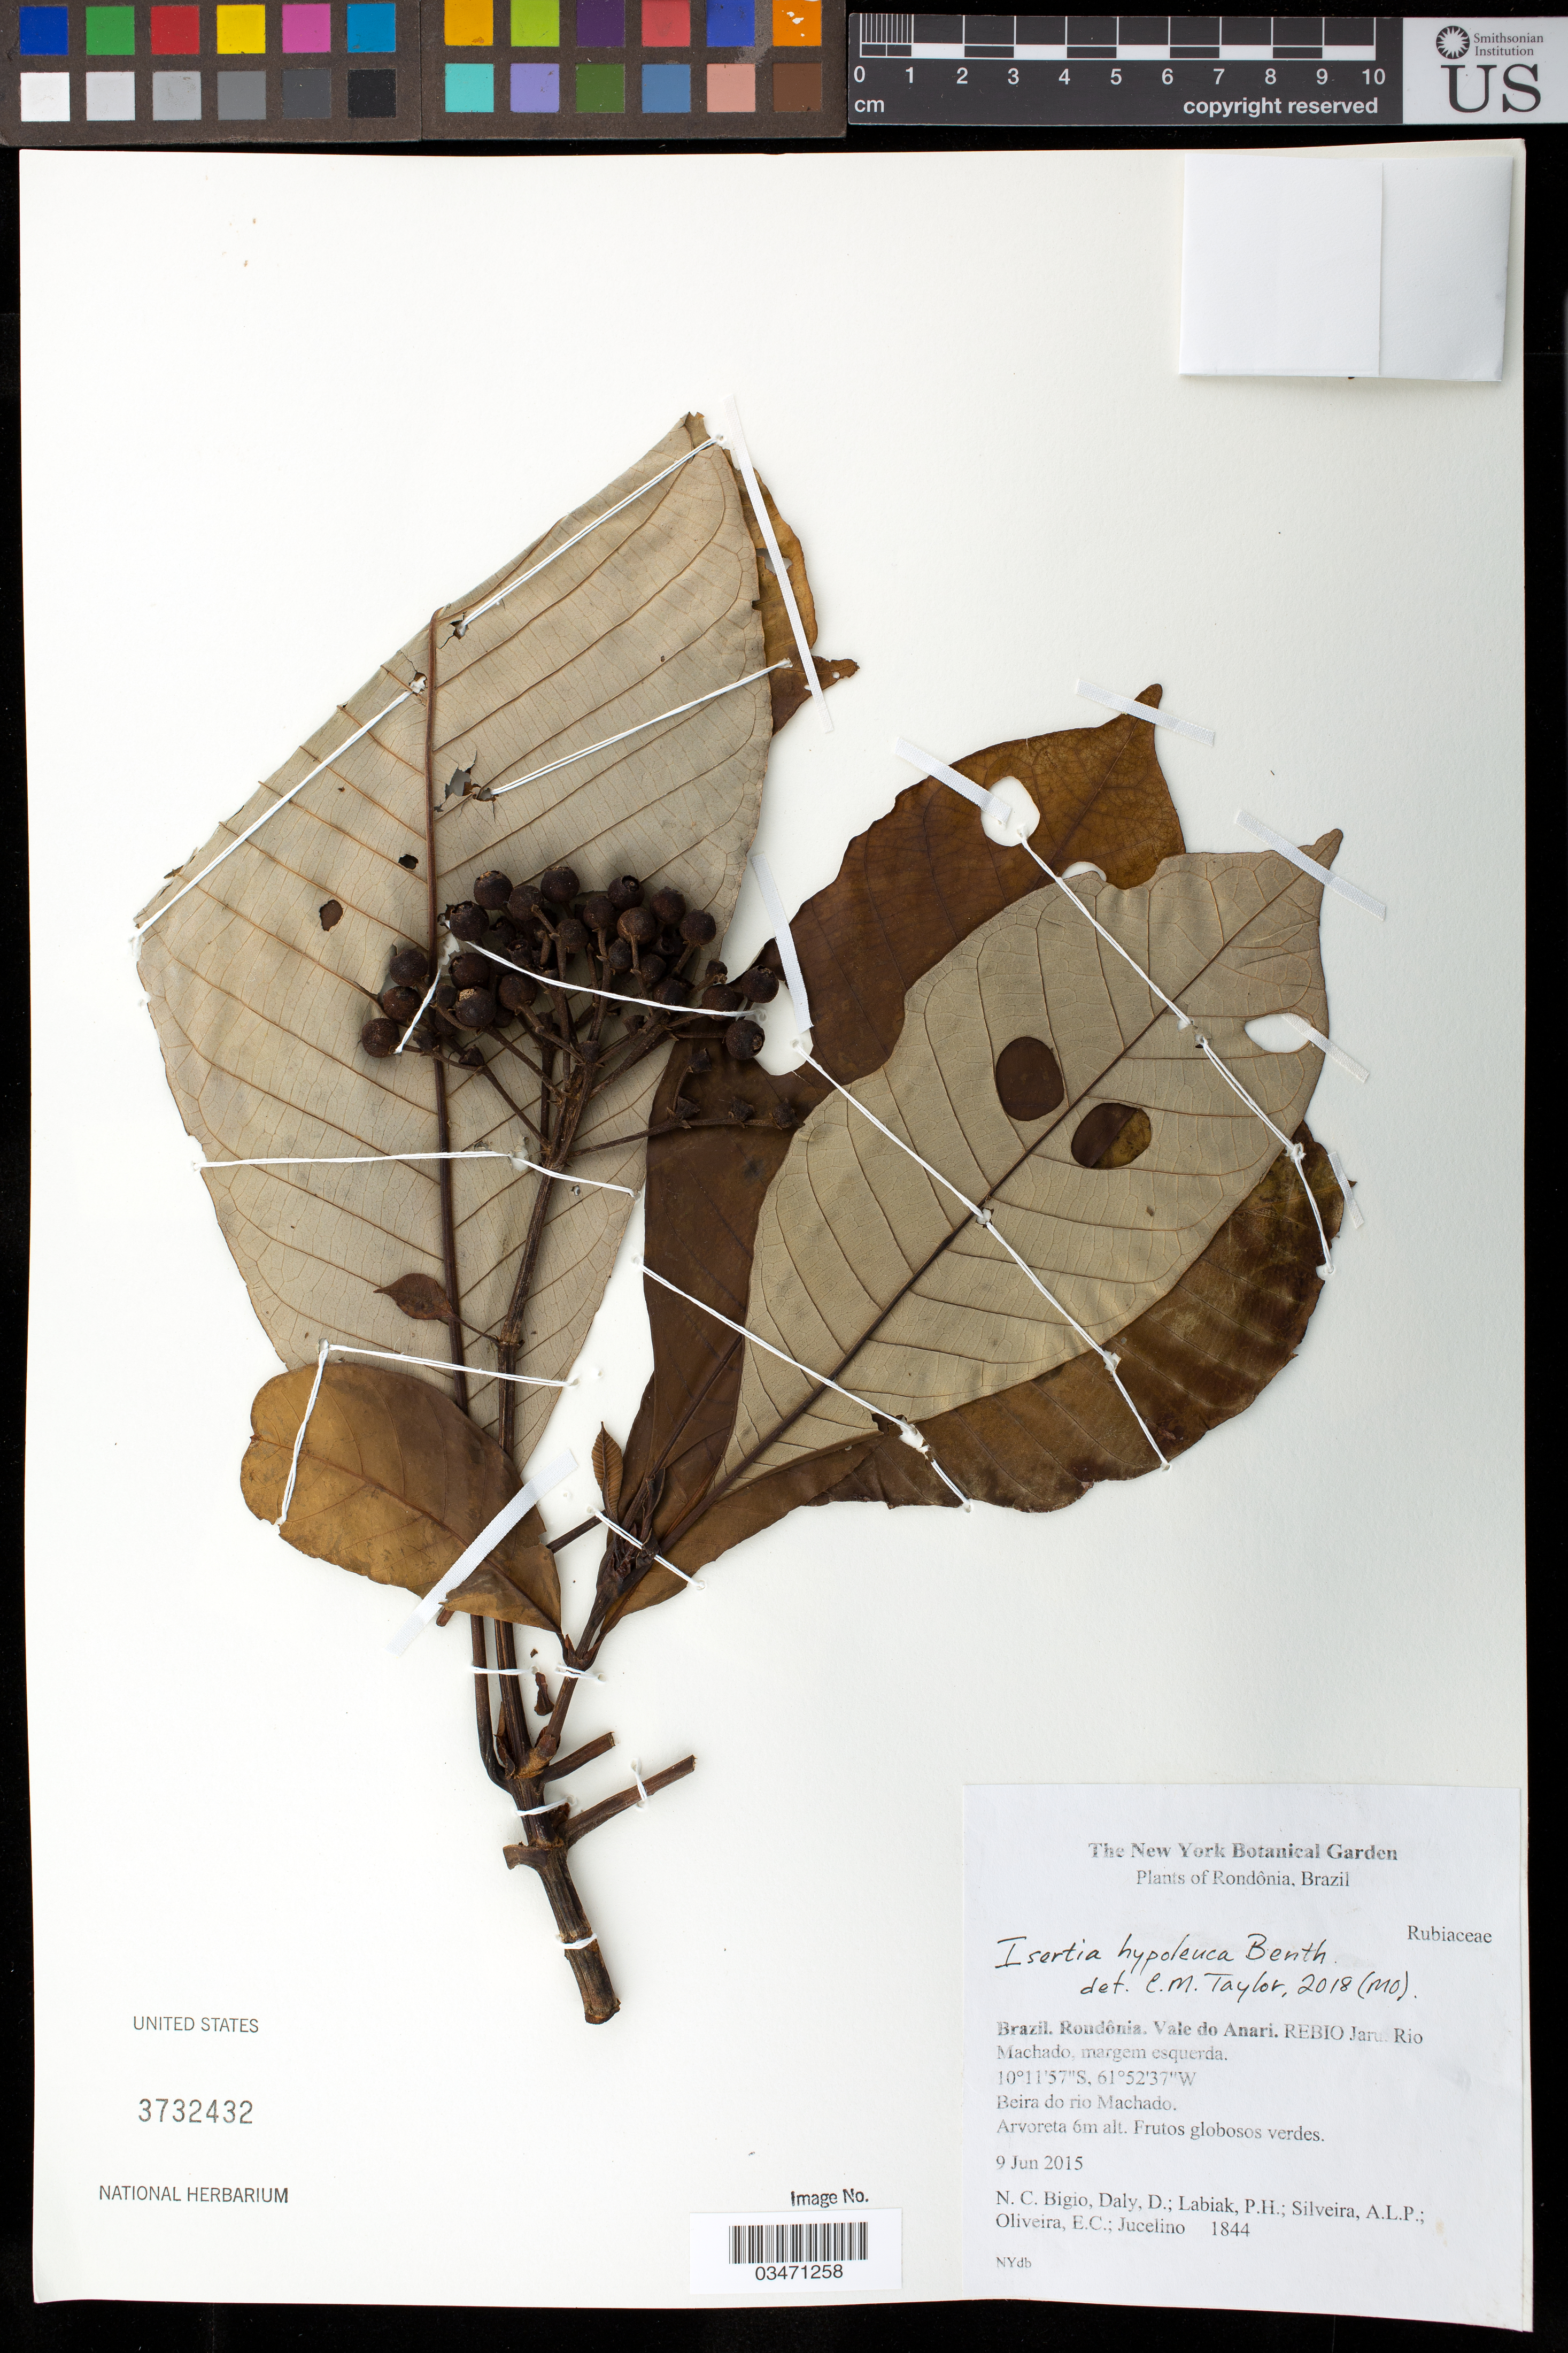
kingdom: Plantae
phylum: Tracheophyta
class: Magnoliopsida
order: Gentianales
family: Rubiaceae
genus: Isertia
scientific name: Isertia hypoleuca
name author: Benth.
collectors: N. C. Bigio, D. Daly, P. H. Labiak, -. Silveira, E. Oliveira & -. Jucelino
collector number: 1844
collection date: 2015-06-09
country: Brazil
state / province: Rondônia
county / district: Vale do Anari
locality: REBIO Jaru. Rio Machado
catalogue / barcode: US 3732432